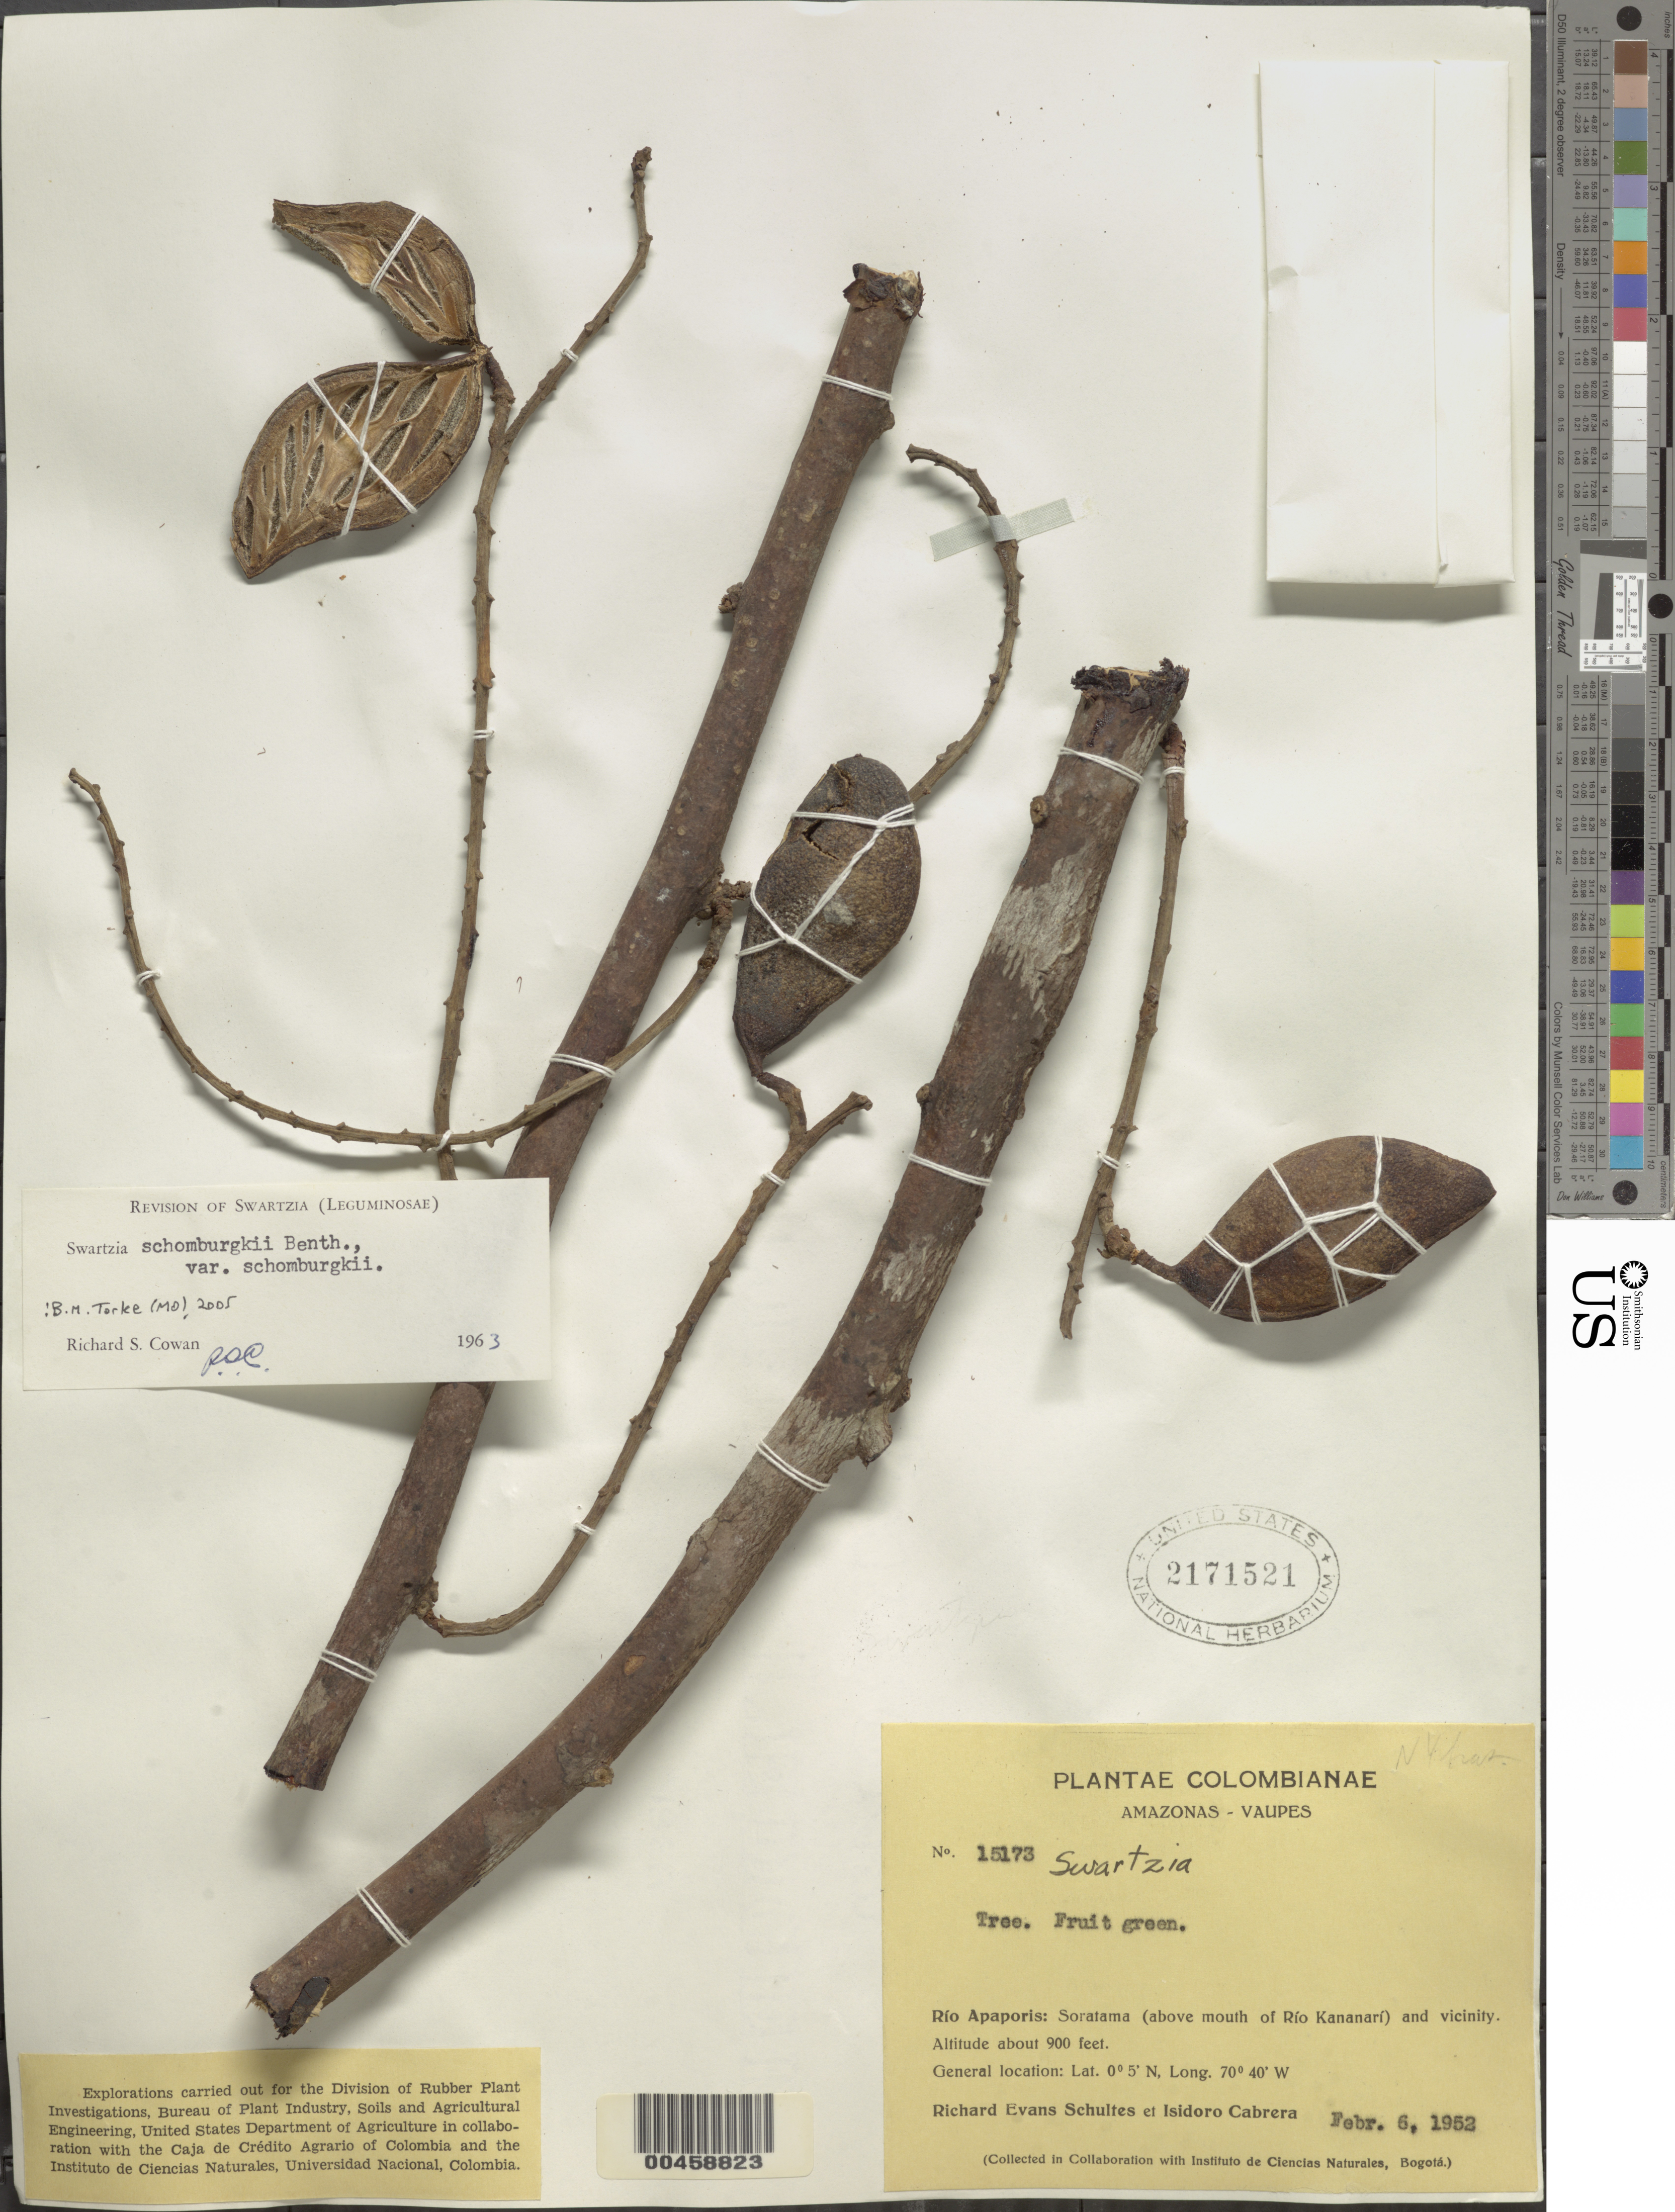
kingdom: Plantae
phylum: Tracheophyta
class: Magnoliopsida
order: Fabales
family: Fabaceae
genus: Swartzia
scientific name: Swartzia schomburgkii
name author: Benth.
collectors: R. E. Schultes & I. Cabrera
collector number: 15173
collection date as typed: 06 Feb 1952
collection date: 1952-02-06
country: Colombia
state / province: Amazônas / Vaupés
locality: Rio Apaporis; Soratama ( above mouth of Rio Kananari) and vicinity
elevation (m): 274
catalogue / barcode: US 2171521